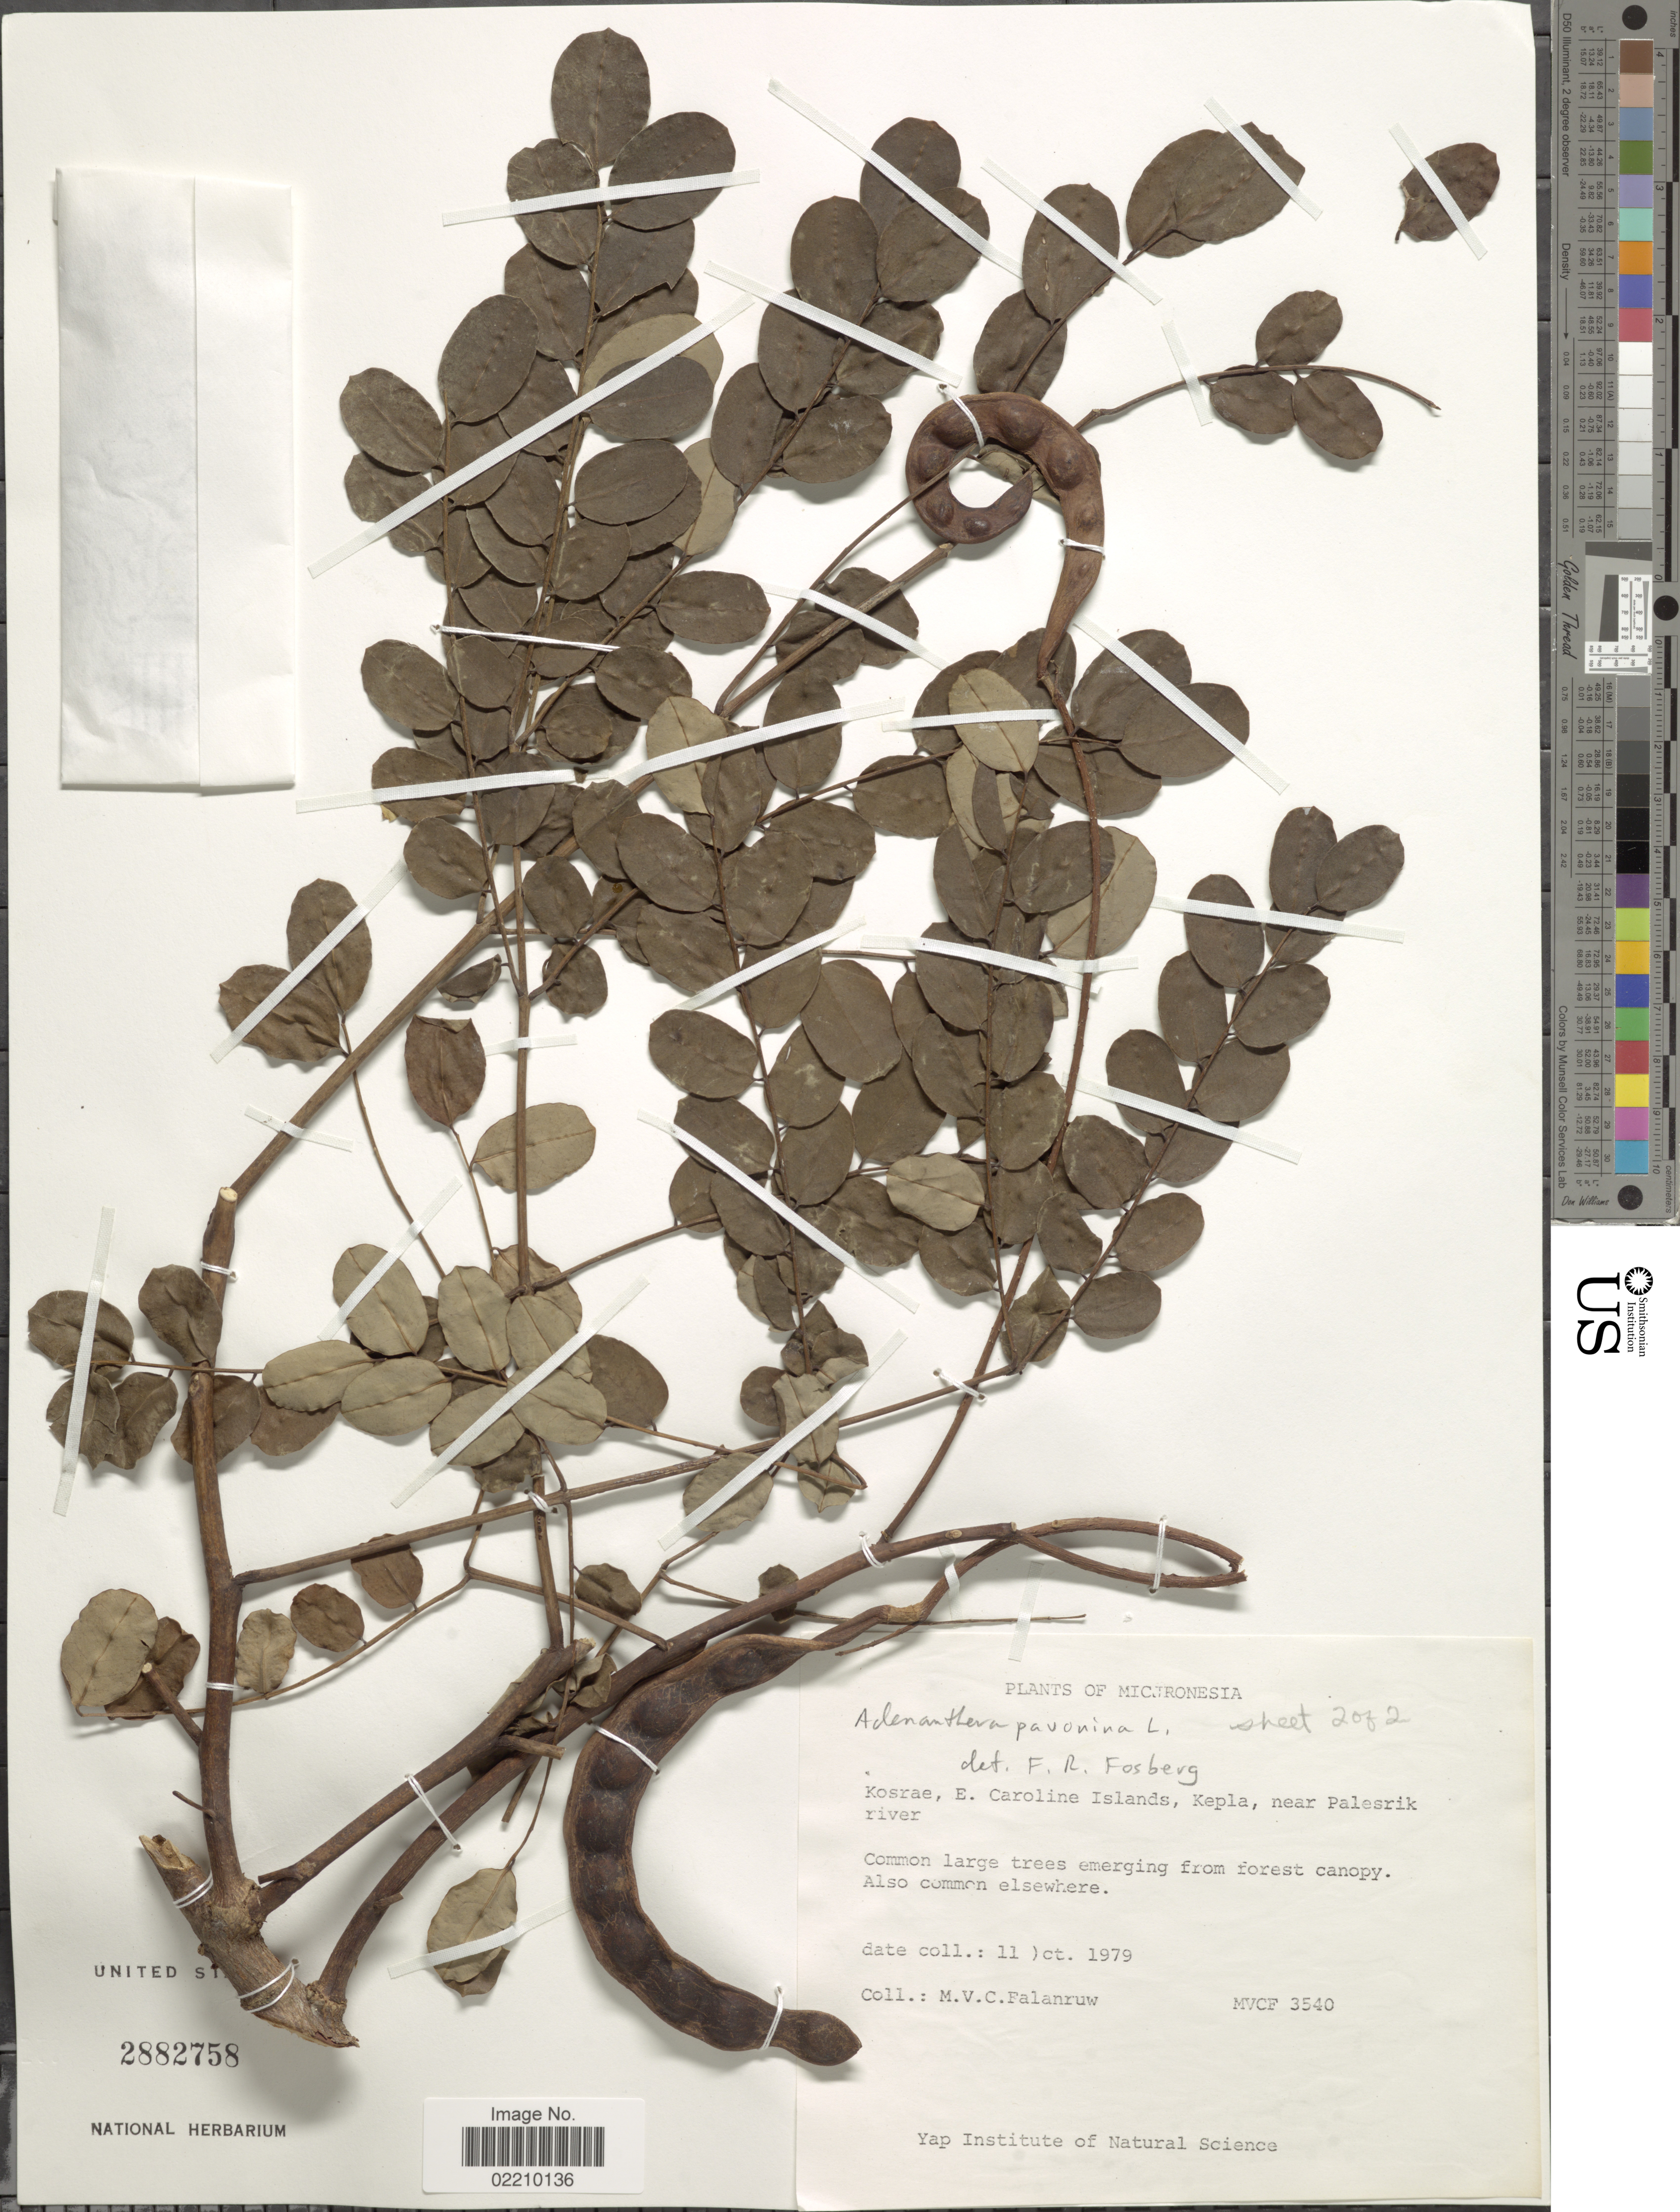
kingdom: Plantae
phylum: Tracheophyta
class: Magnoliopsida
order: Fabales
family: Fabaceae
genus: Adenanthera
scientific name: Adenanthera pavonina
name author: L.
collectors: M. V. Falanruw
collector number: MVCF 3540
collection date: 1979-10-11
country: Micronesia, Federated States of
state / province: Kosrae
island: Kosrae [Kusaie]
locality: Micronesia, Kosrae, E. Caroline Islands, Kepla, near Palestik river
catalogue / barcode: US 2882758